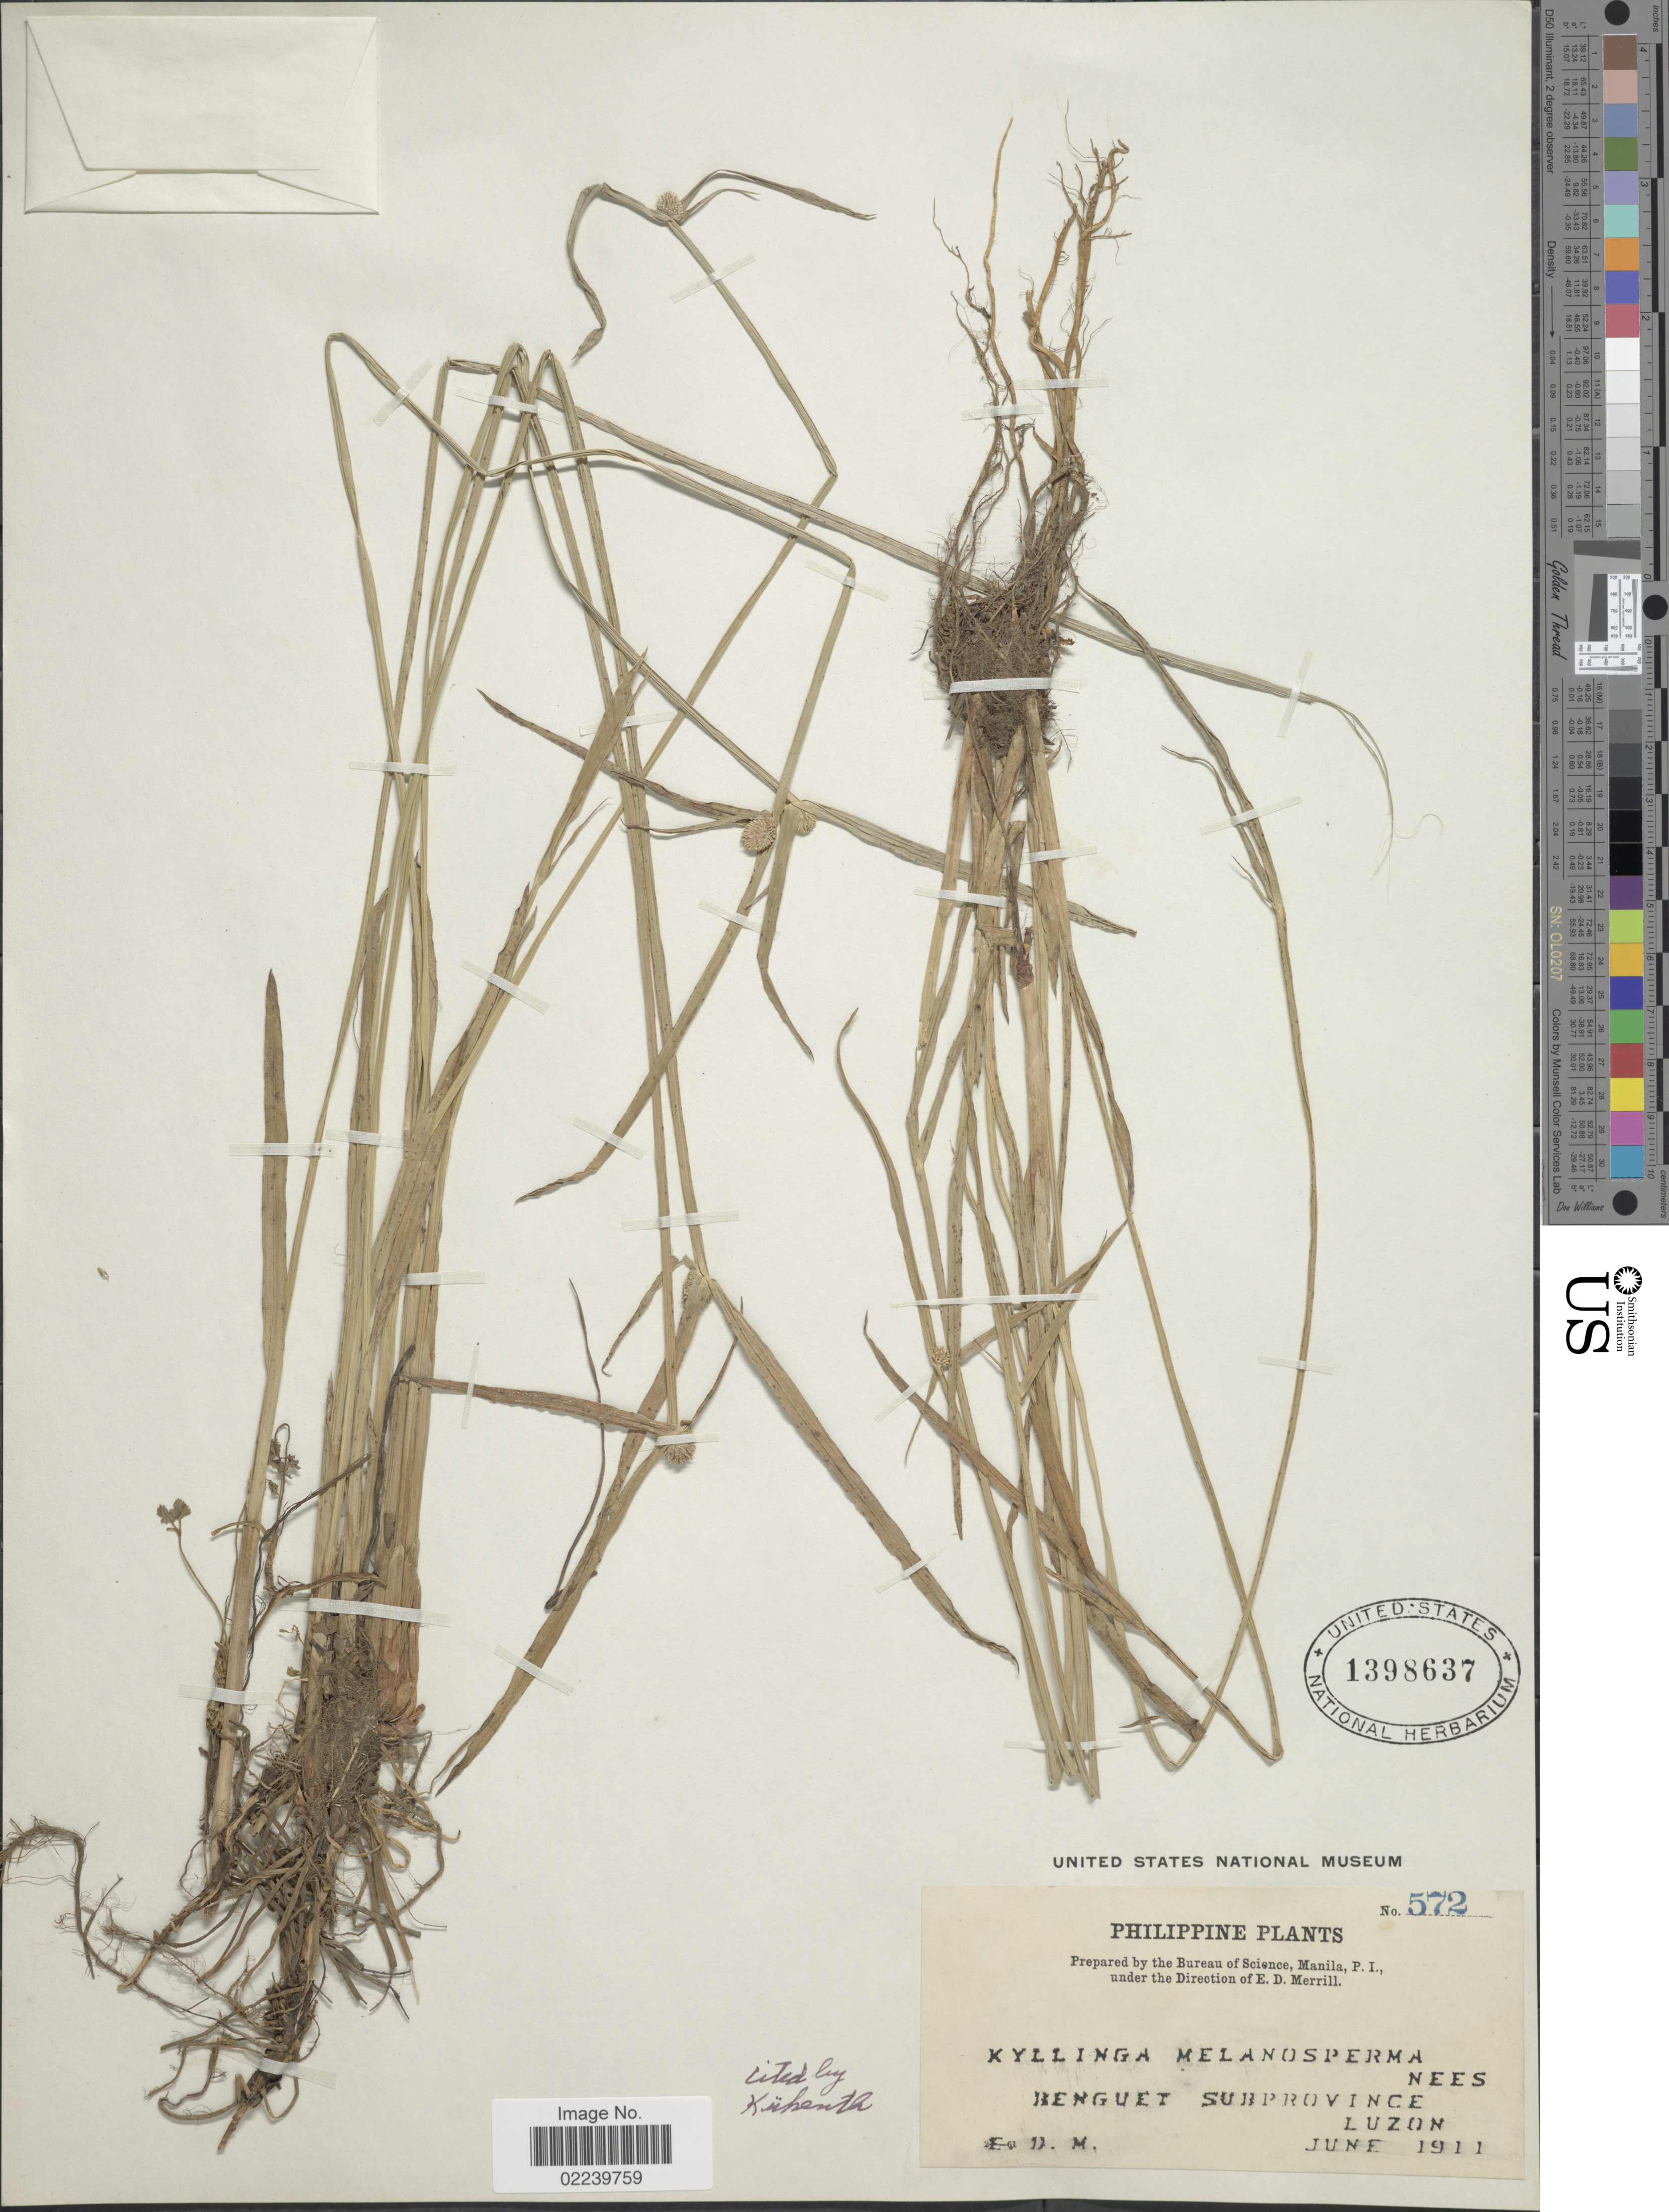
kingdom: Plantae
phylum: Tracheophyta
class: Liliopsida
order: Poales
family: Cyperaceae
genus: Cyperus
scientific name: Cyperus melanospermus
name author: (Nees) Valck. Sur.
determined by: Strong, M. T., (US), Smithsonian Institution - National Museum of Natural History (UNITED STATES)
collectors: E. D. Merrill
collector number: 572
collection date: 1911-06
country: Philippines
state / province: Cordillera (Administrative Region)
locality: Benguet Subprovince, Luzon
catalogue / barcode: US 1398637